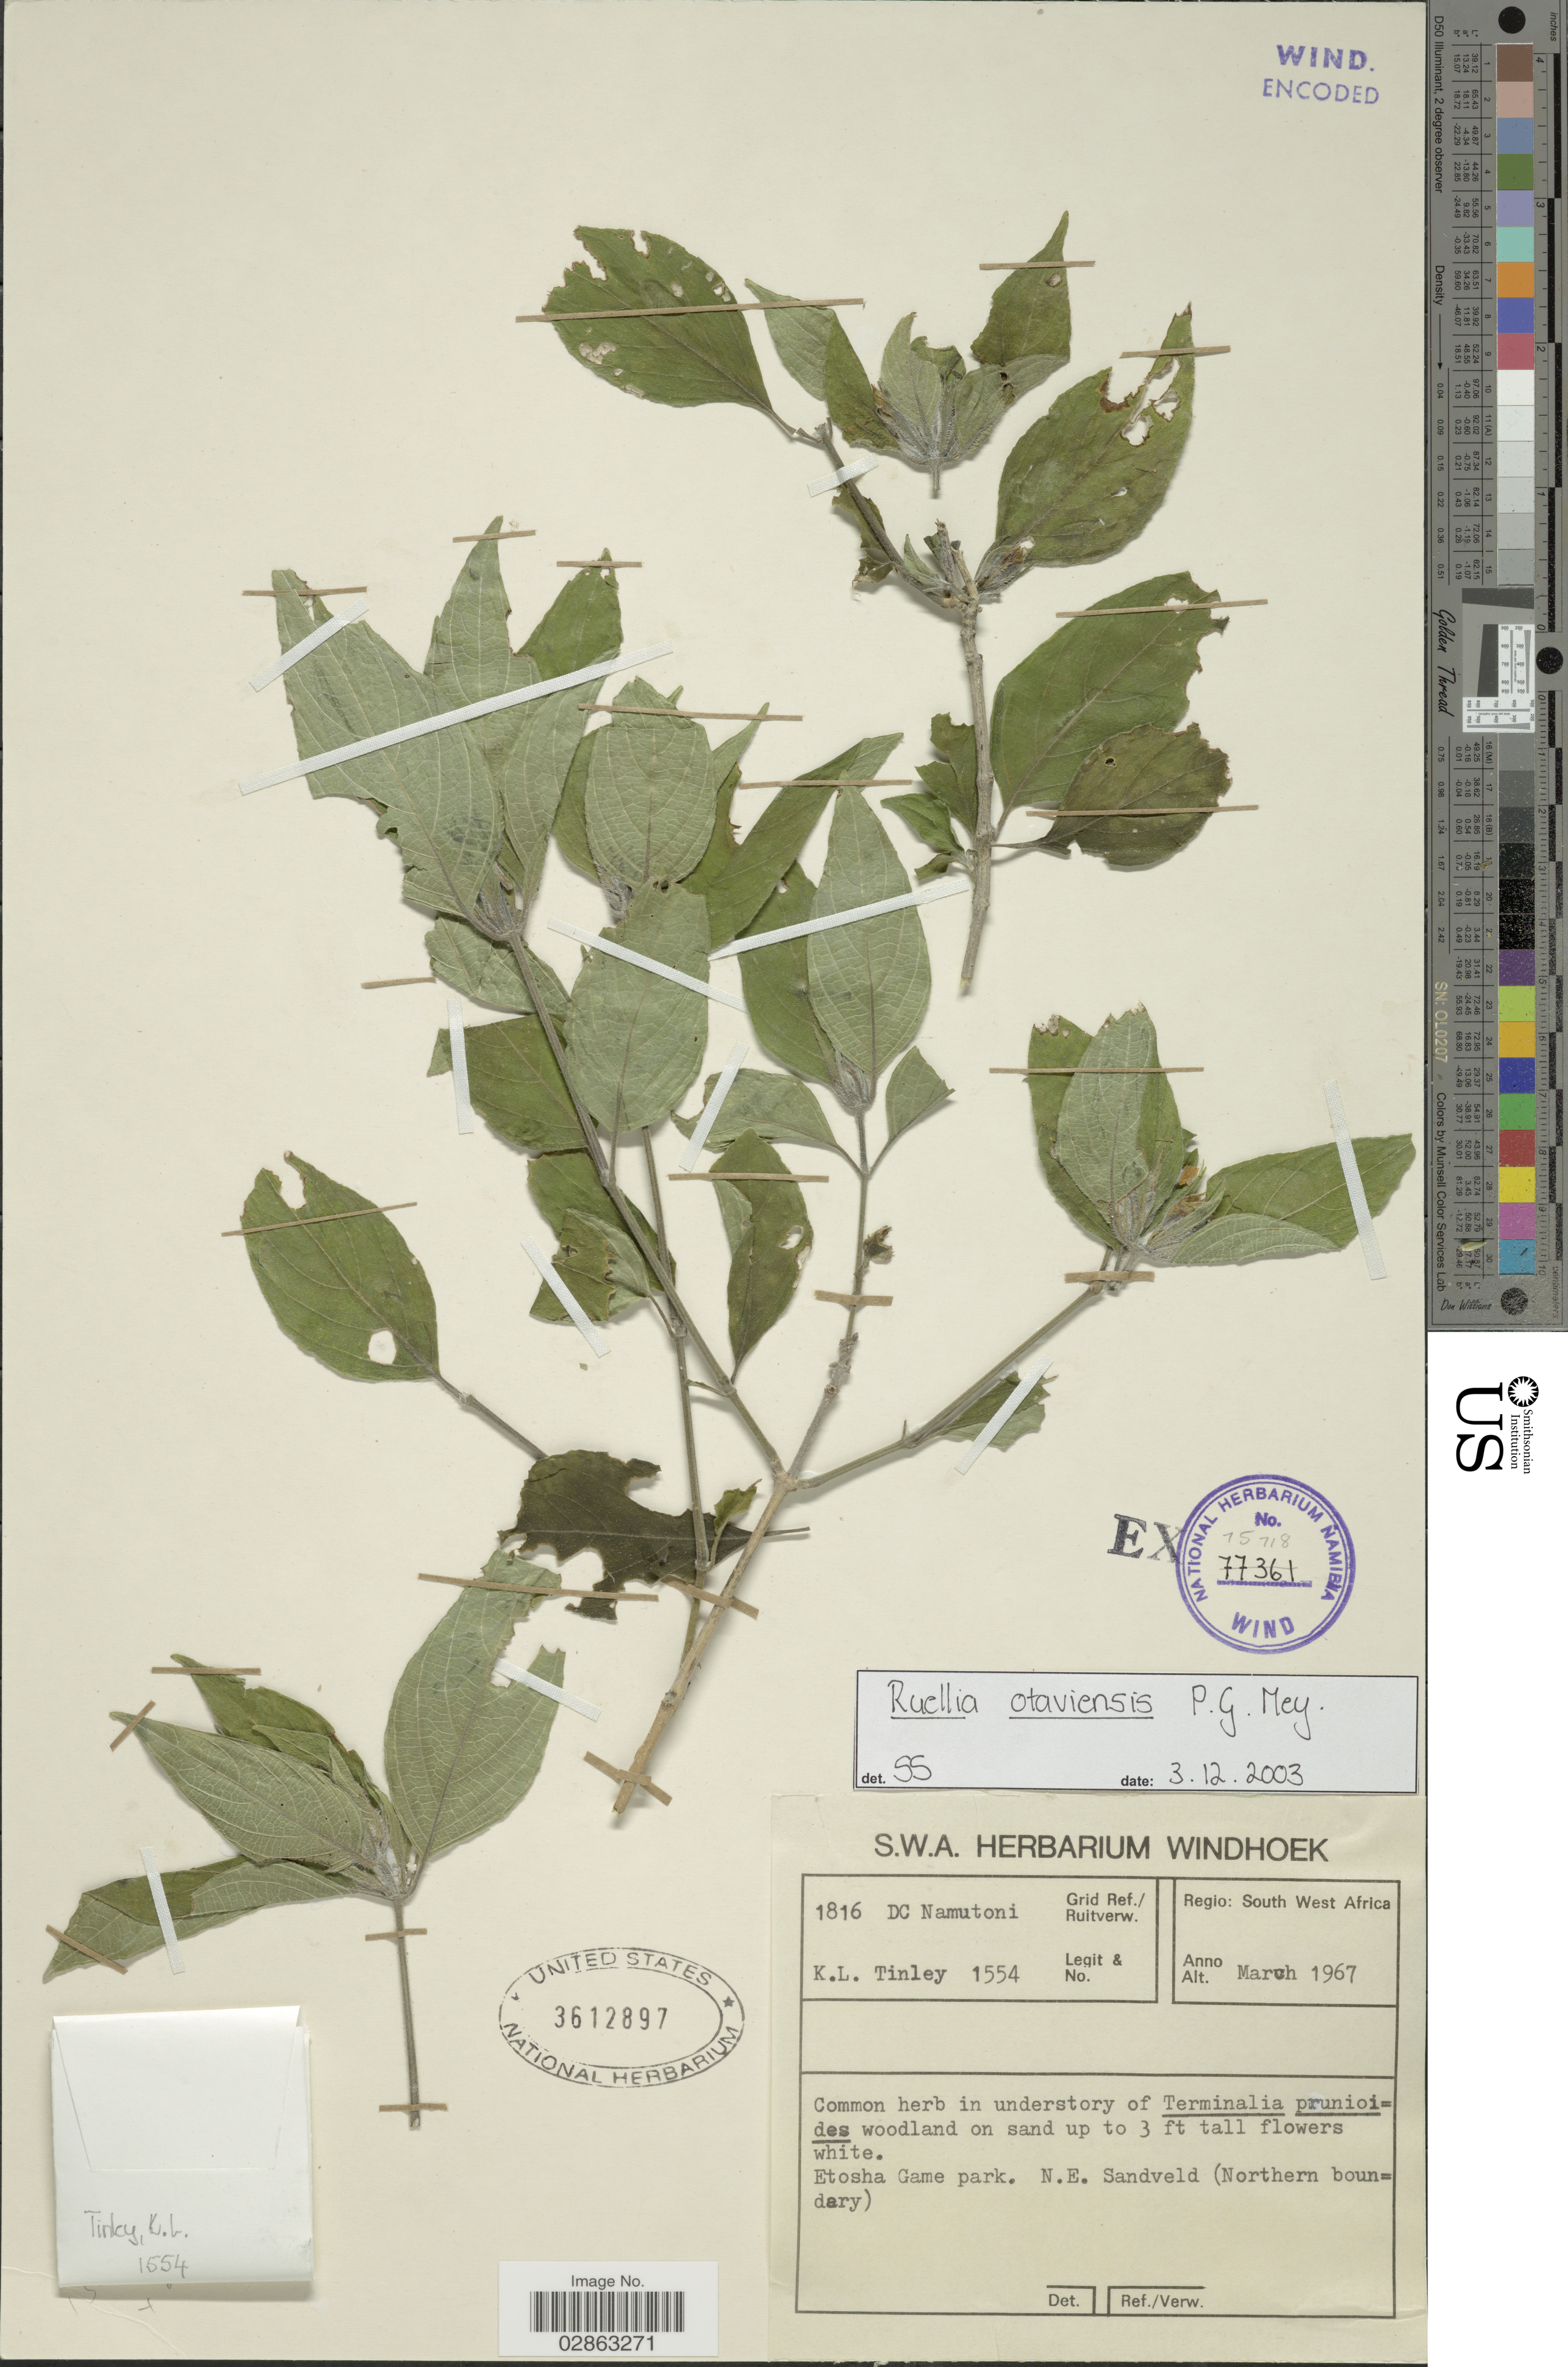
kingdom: Plantae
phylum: Tracheophyta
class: Magnoliopsida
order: Lamiales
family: Acanthaceae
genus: Ruellia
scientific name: Ruellia otaviensis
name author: P.G. Mey.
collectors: K. Tinley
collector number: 1554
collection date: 1967-03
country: Namibia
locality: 1816 DC Namutoni Grid Ref./ Ruitverw. Regio: South West Africa. Etosha Game park. N.E. Sandveld (Northern boundary).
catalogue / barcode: US 3612897